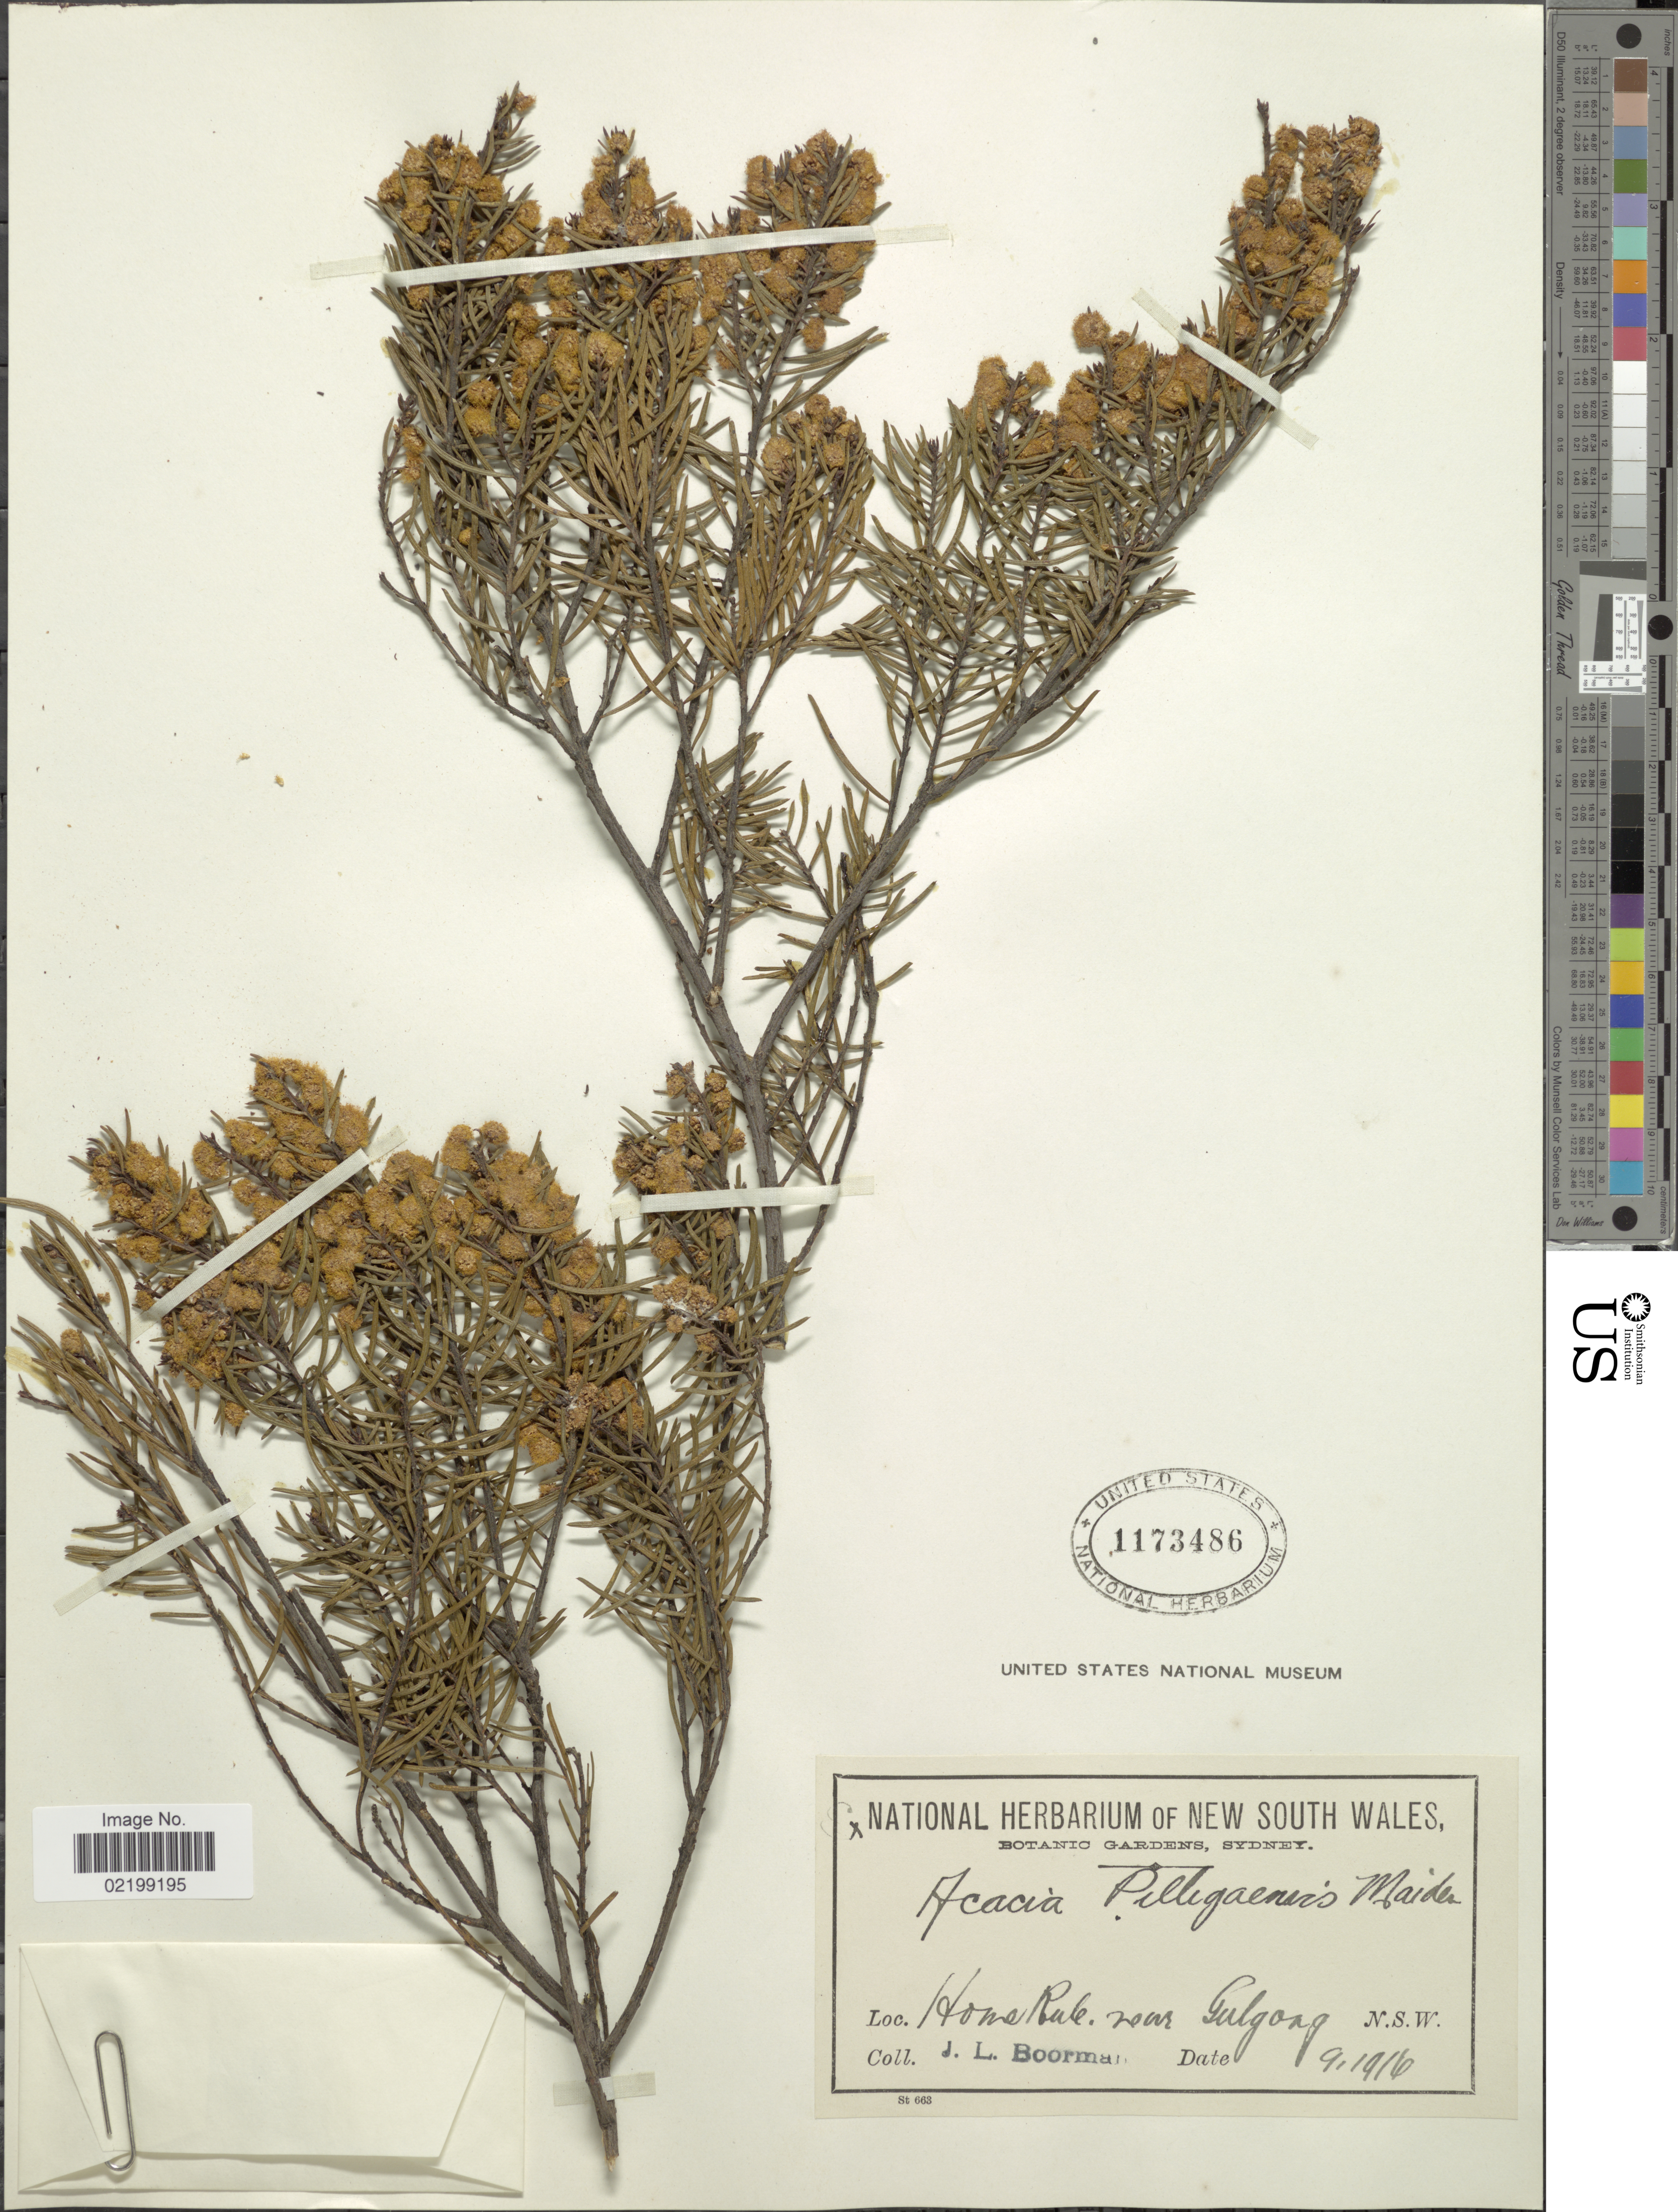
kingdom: Plantae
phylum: Tracheophyta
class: Magnoliopsida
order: Fabales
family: Fabaceae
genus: Acacia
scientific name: Acacia pilligaensis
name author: Maiden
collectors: J. Boorman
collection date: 1916-09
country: Australia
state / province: New South Wales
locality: Home Rule, near Gulong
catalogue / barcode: US 1173486